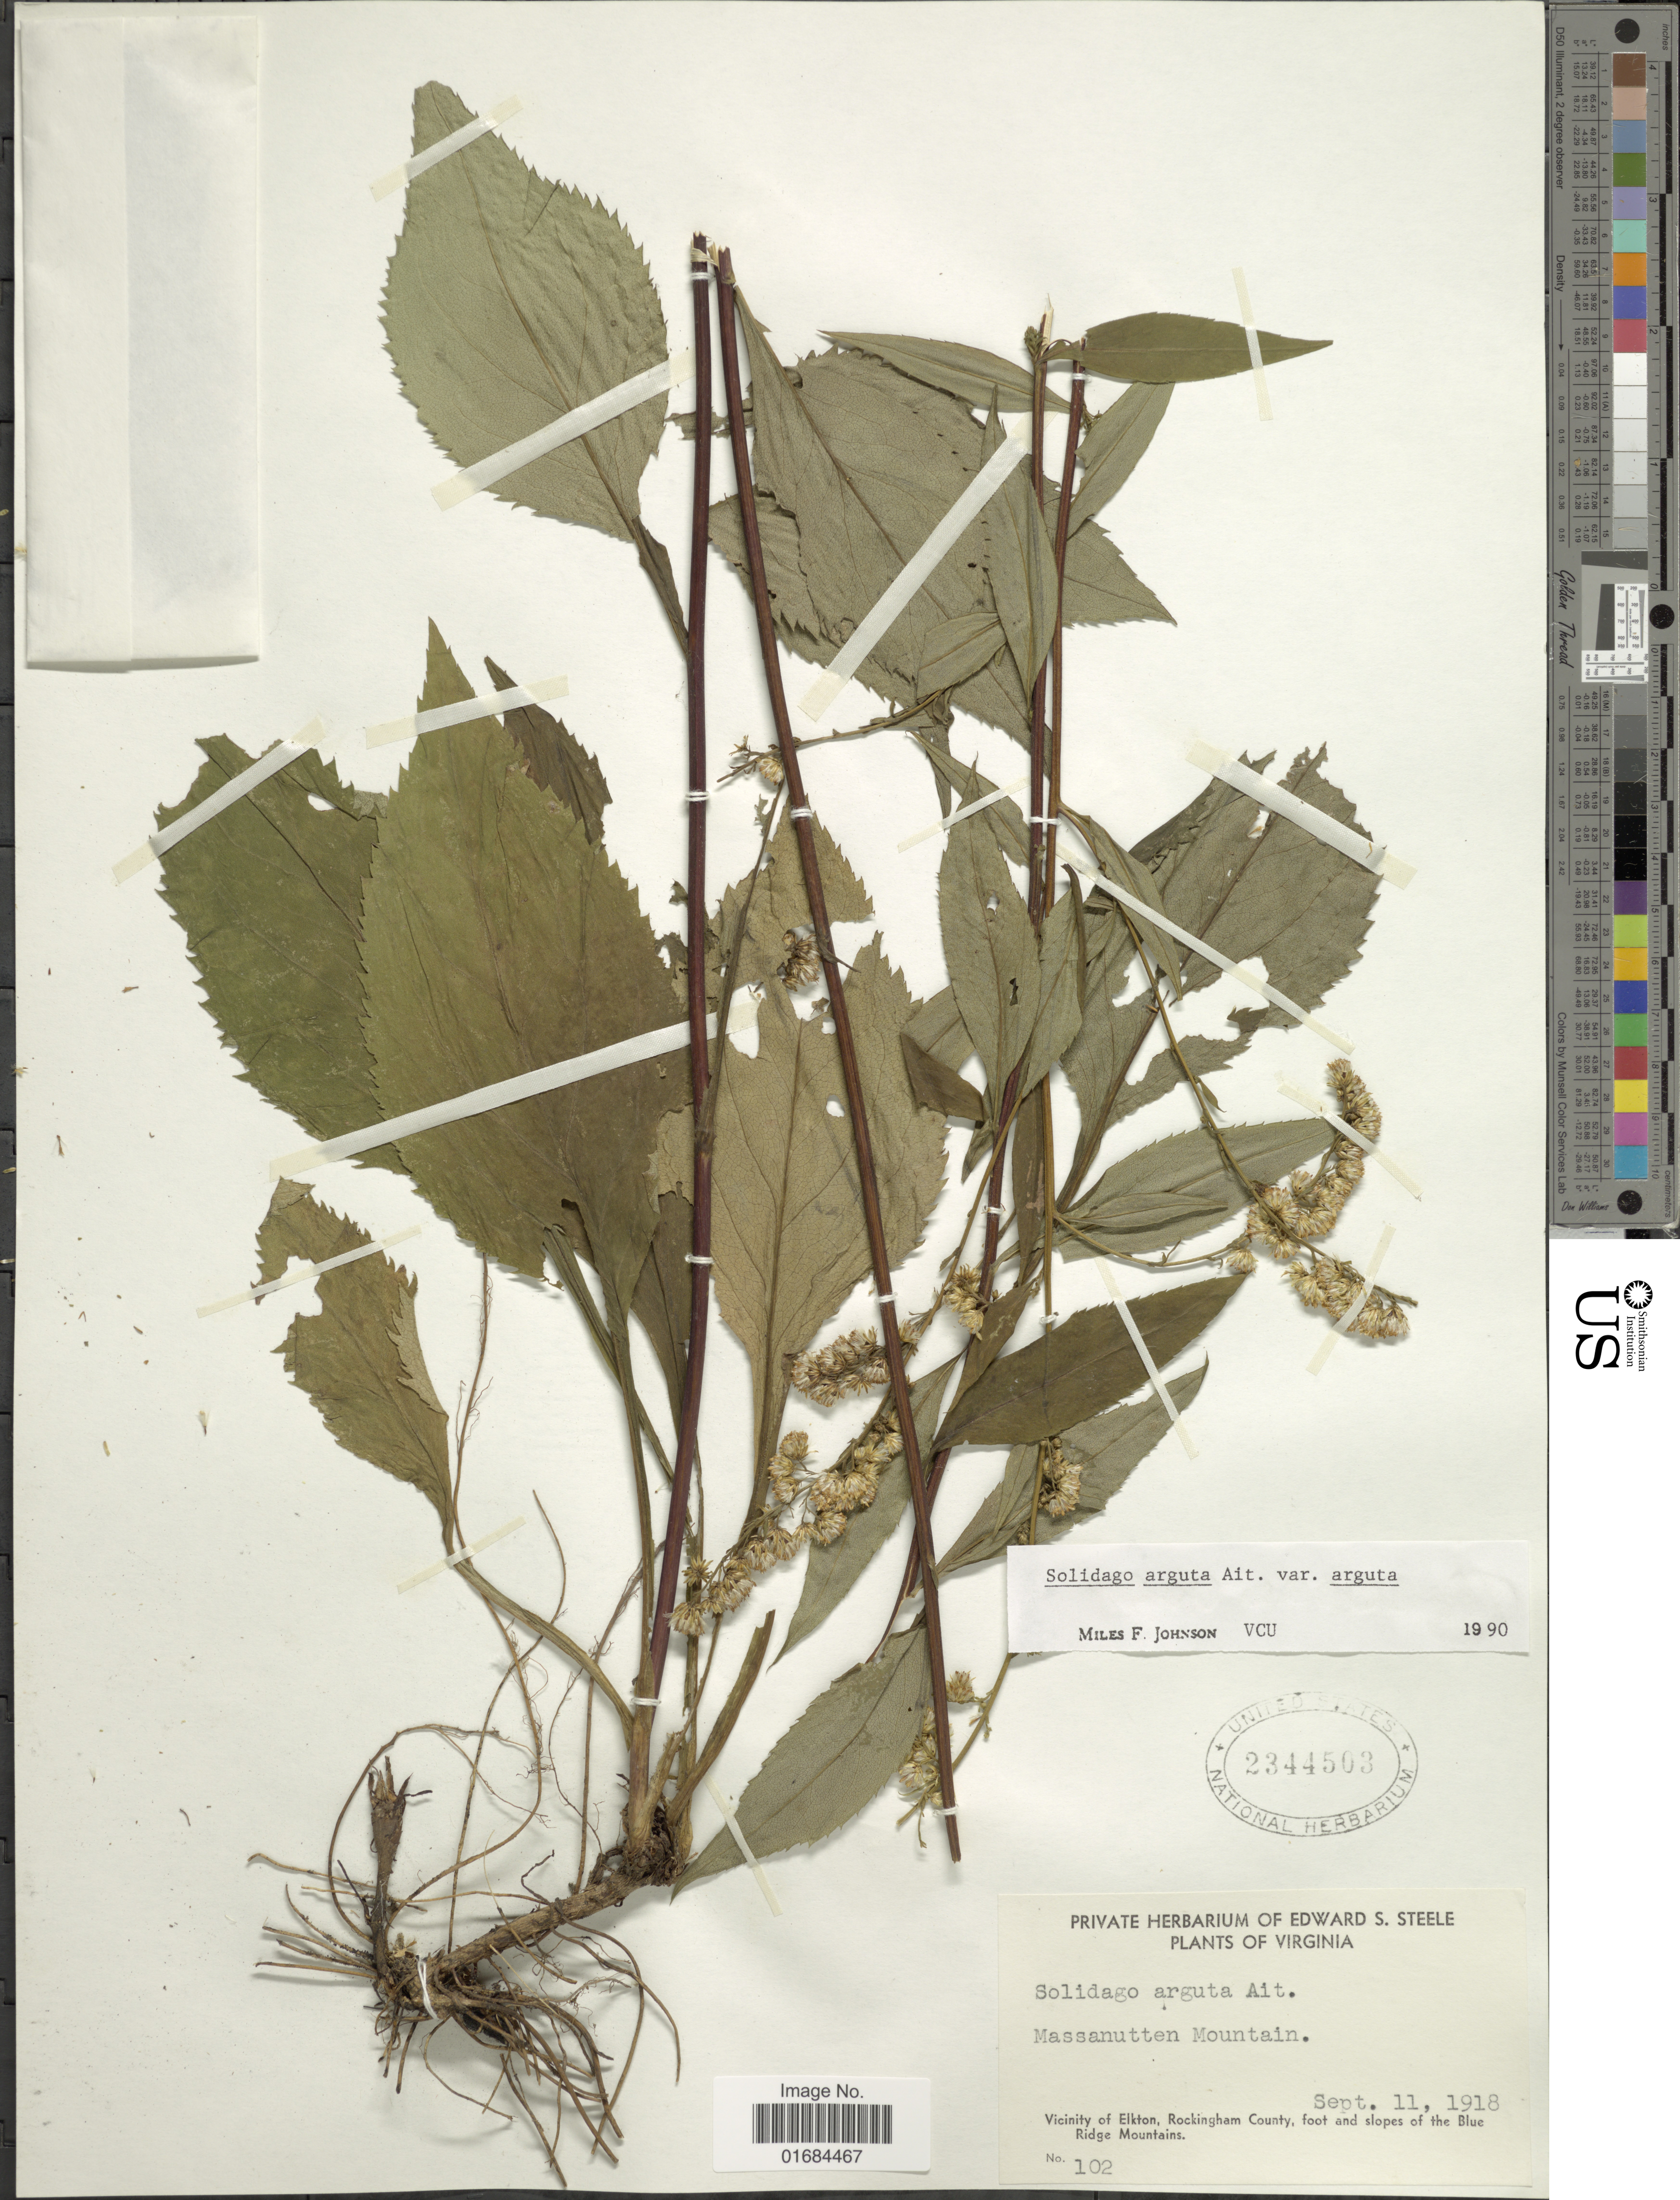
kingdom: Plantae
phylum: Tracheophyta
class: Magnoliopsida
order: Asterales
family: Asteraceae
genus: Solidago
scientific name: Solidago arguta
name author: Aiton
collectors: E. Steele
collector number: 102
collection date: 1918-09-11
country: United States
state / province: Virginia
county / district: Rockingham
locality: Massanutten Mountains, Vicinity of Elkton, foot and slopes of the Blue Ridge Mountains.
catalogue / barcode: US 2344503